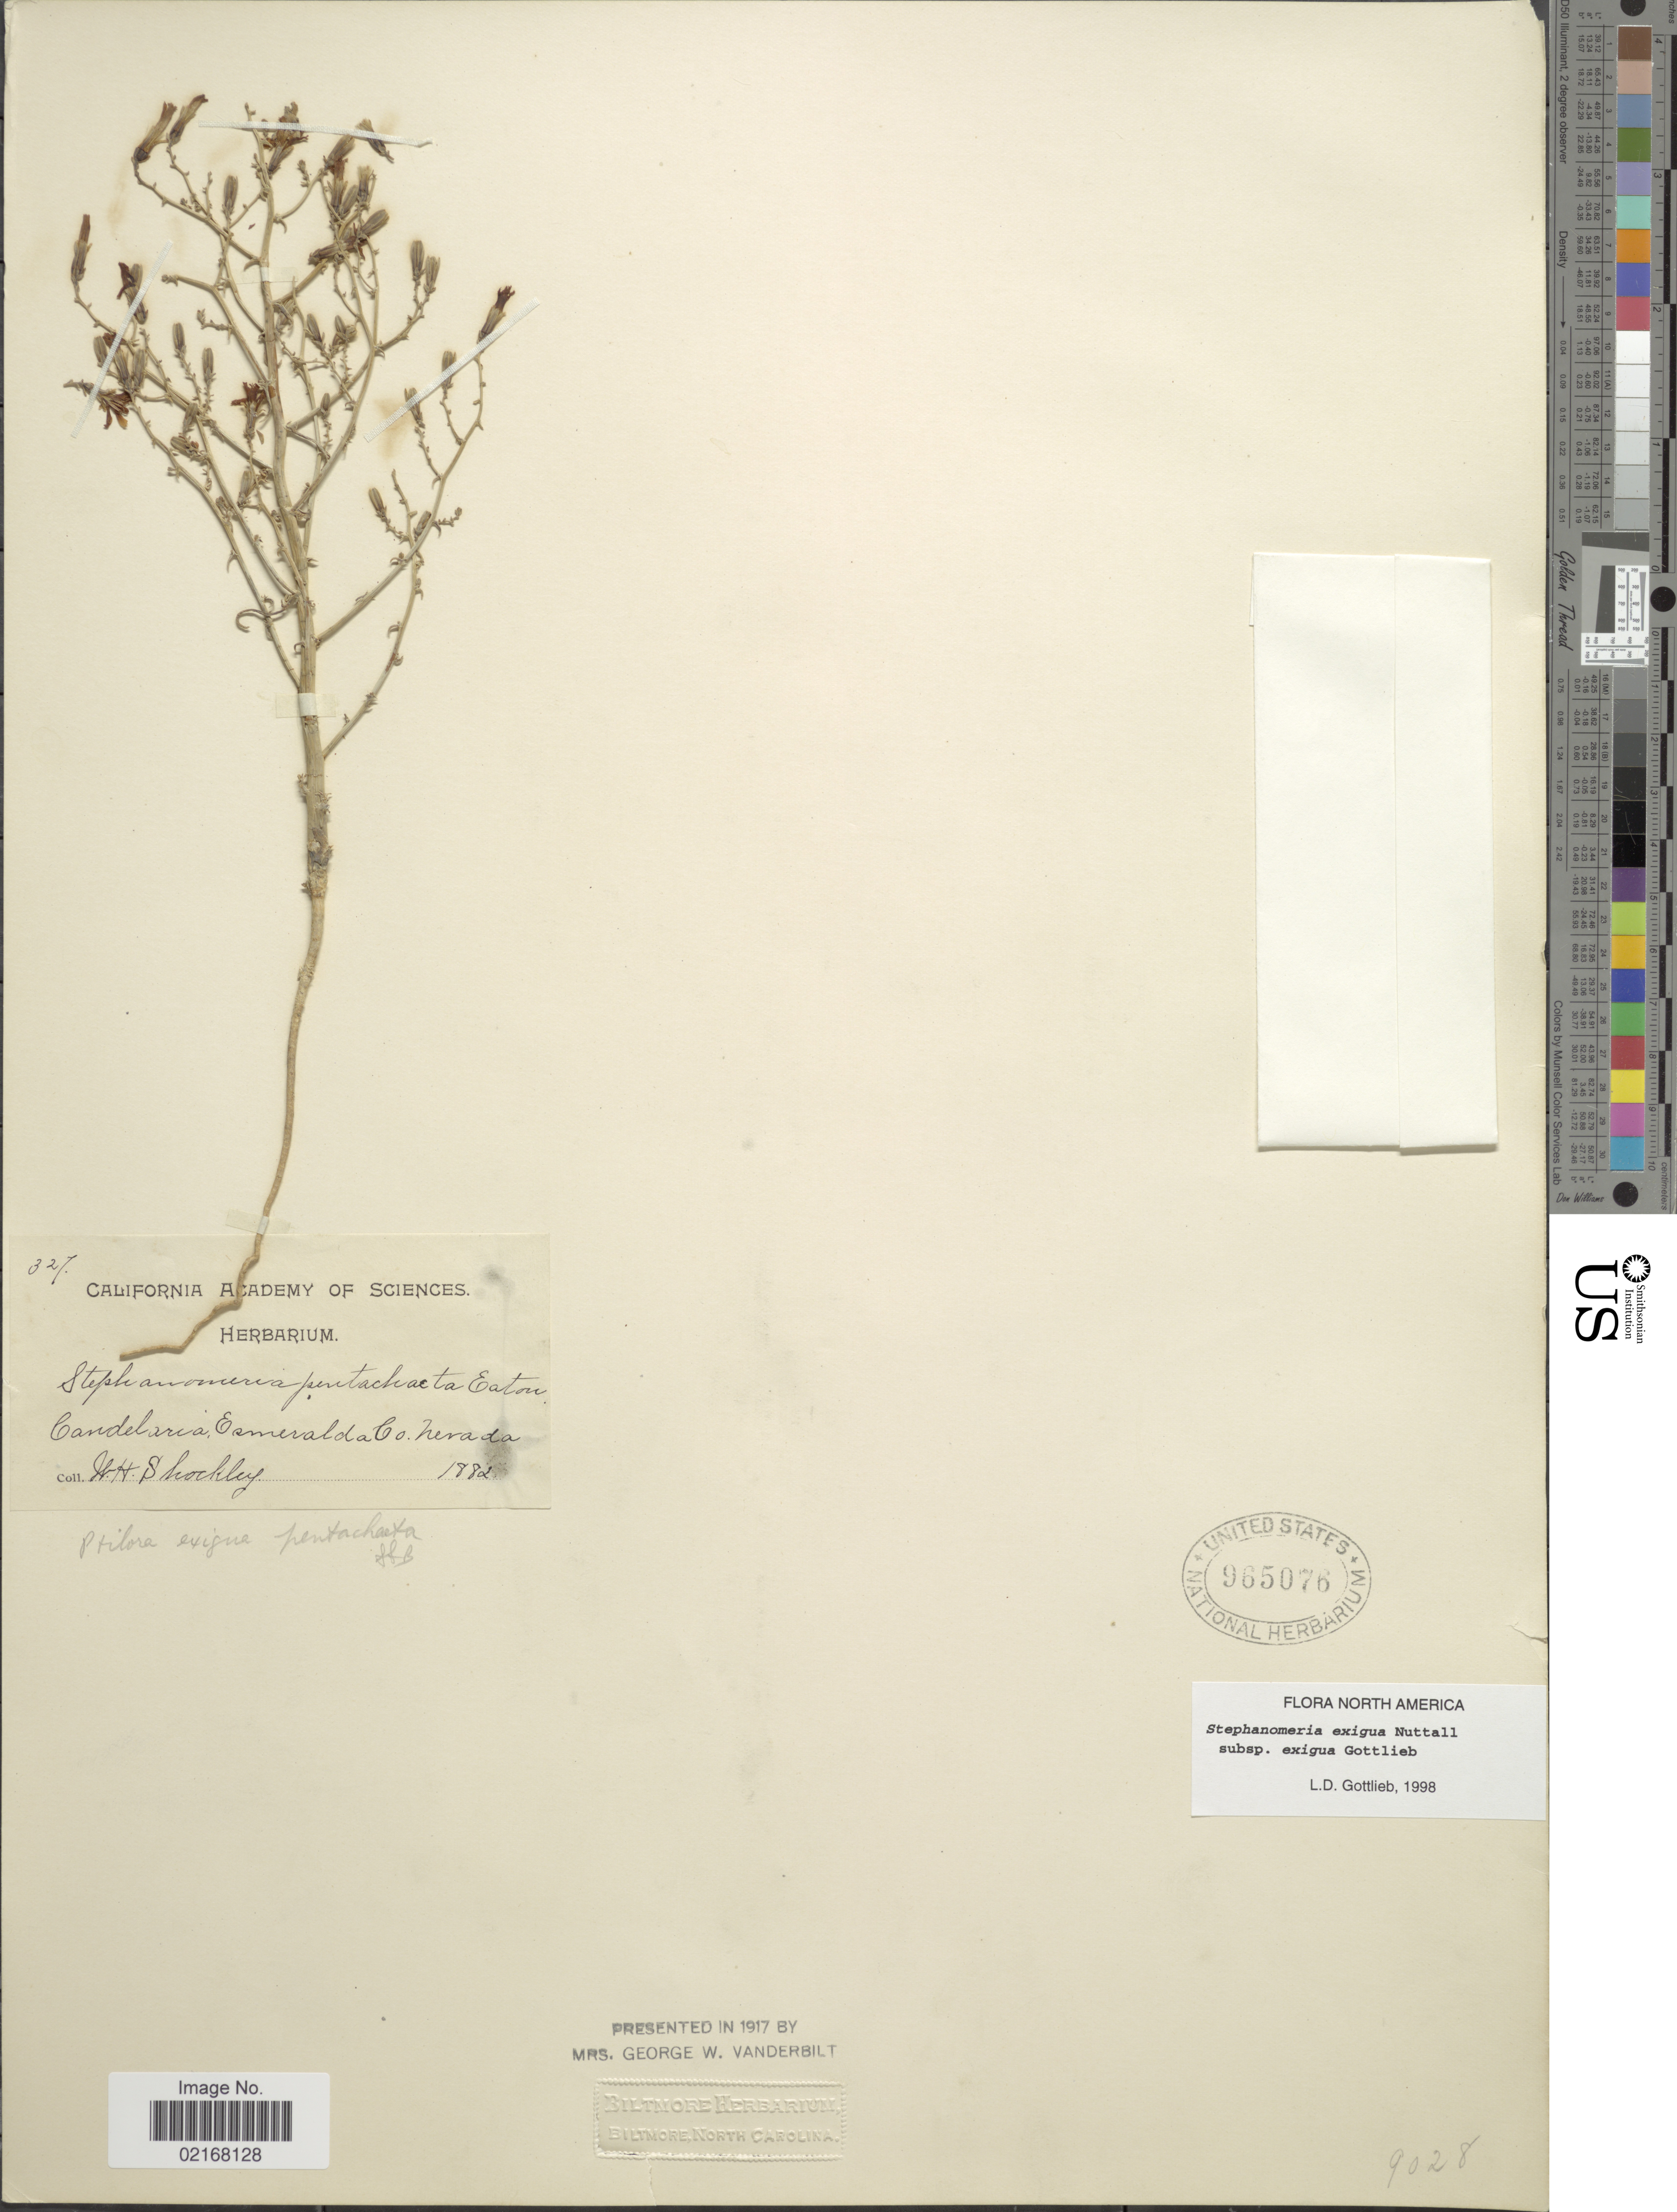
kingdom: Plantae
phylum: Tracheophyta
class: Magnoliopsida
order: Asterales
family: Asteraceae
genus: Stephanomeria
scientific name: Stephanomeria exigua subsp. exigua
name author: Nutt.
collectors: W. Shockley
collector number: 327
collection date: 1882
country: United States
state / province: Nevada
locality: Candelaria, Esmeralda Co. Nevada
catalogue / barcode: US 965076